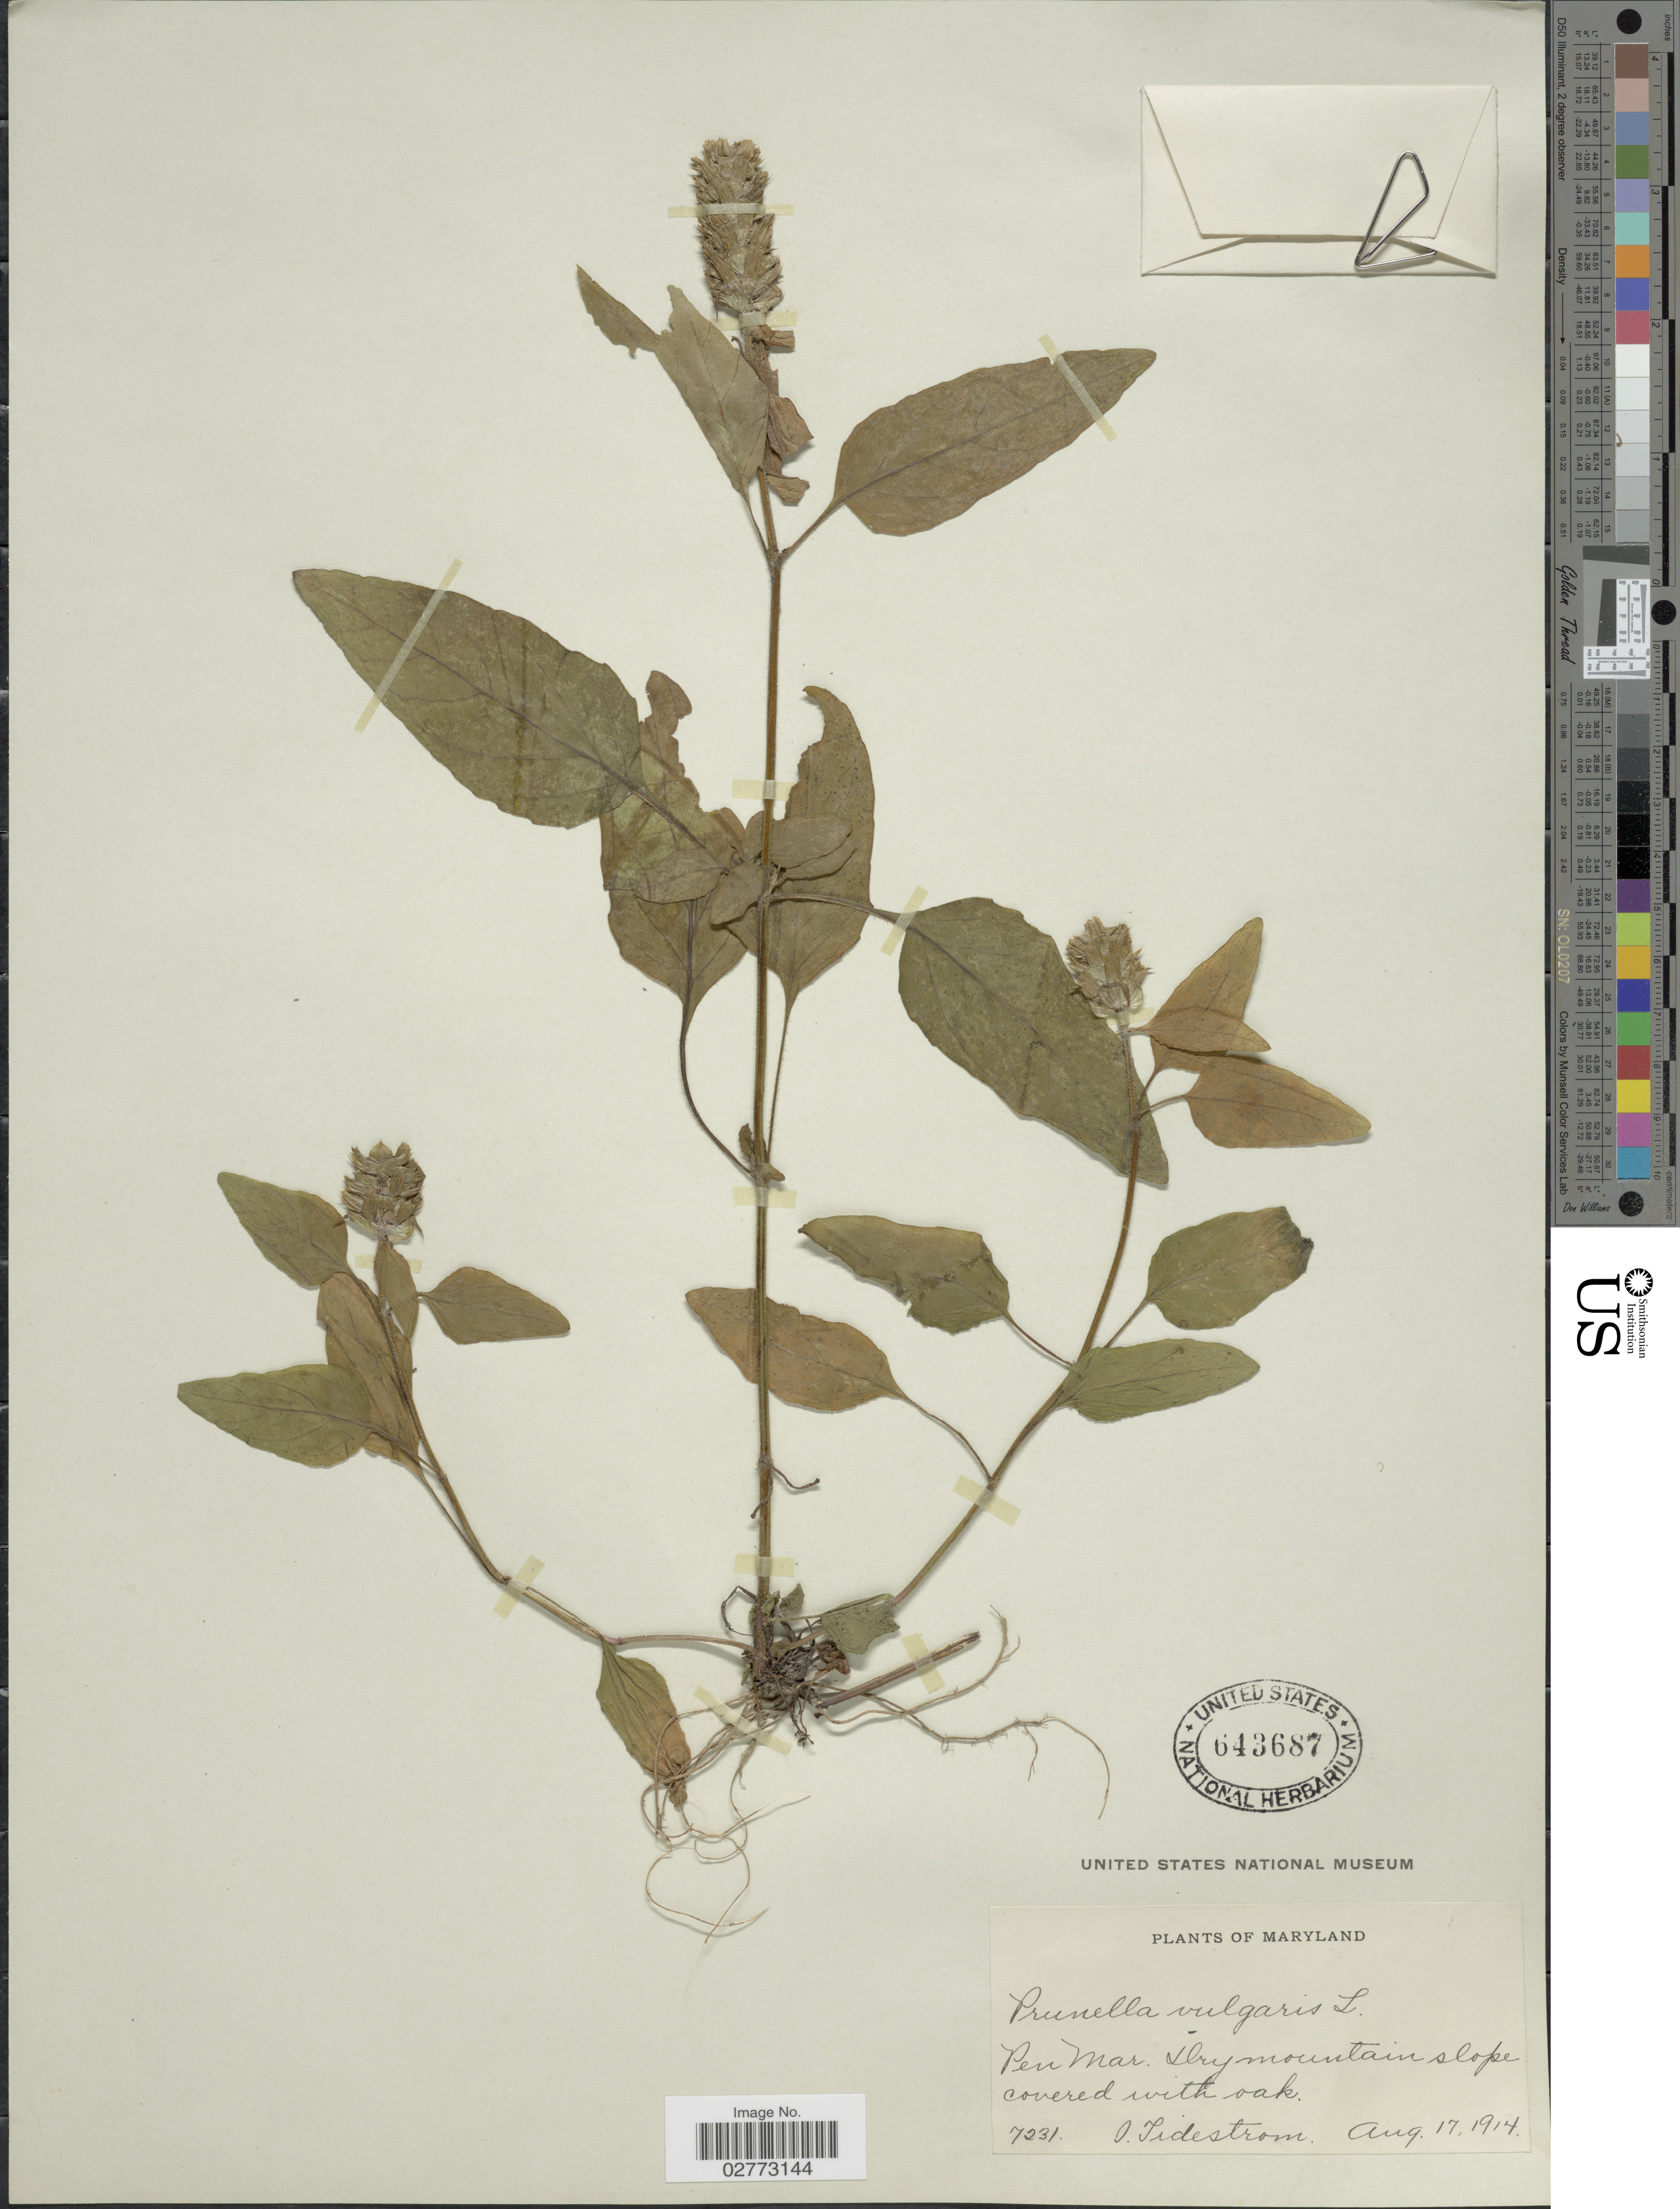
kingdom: Plantae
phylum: Tracheophyta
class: Magnoliopsida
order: Lamiales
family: Lamiaceae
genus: Prunella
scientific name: Prunella vulgaris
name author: L.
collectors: I. F. Tidestrom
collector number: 7231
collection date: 1914-08-17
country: United States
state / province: Maryland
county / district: Montgomery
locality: Pen Mar. Dry mountain slope covered with oak.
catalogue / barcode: US 643687